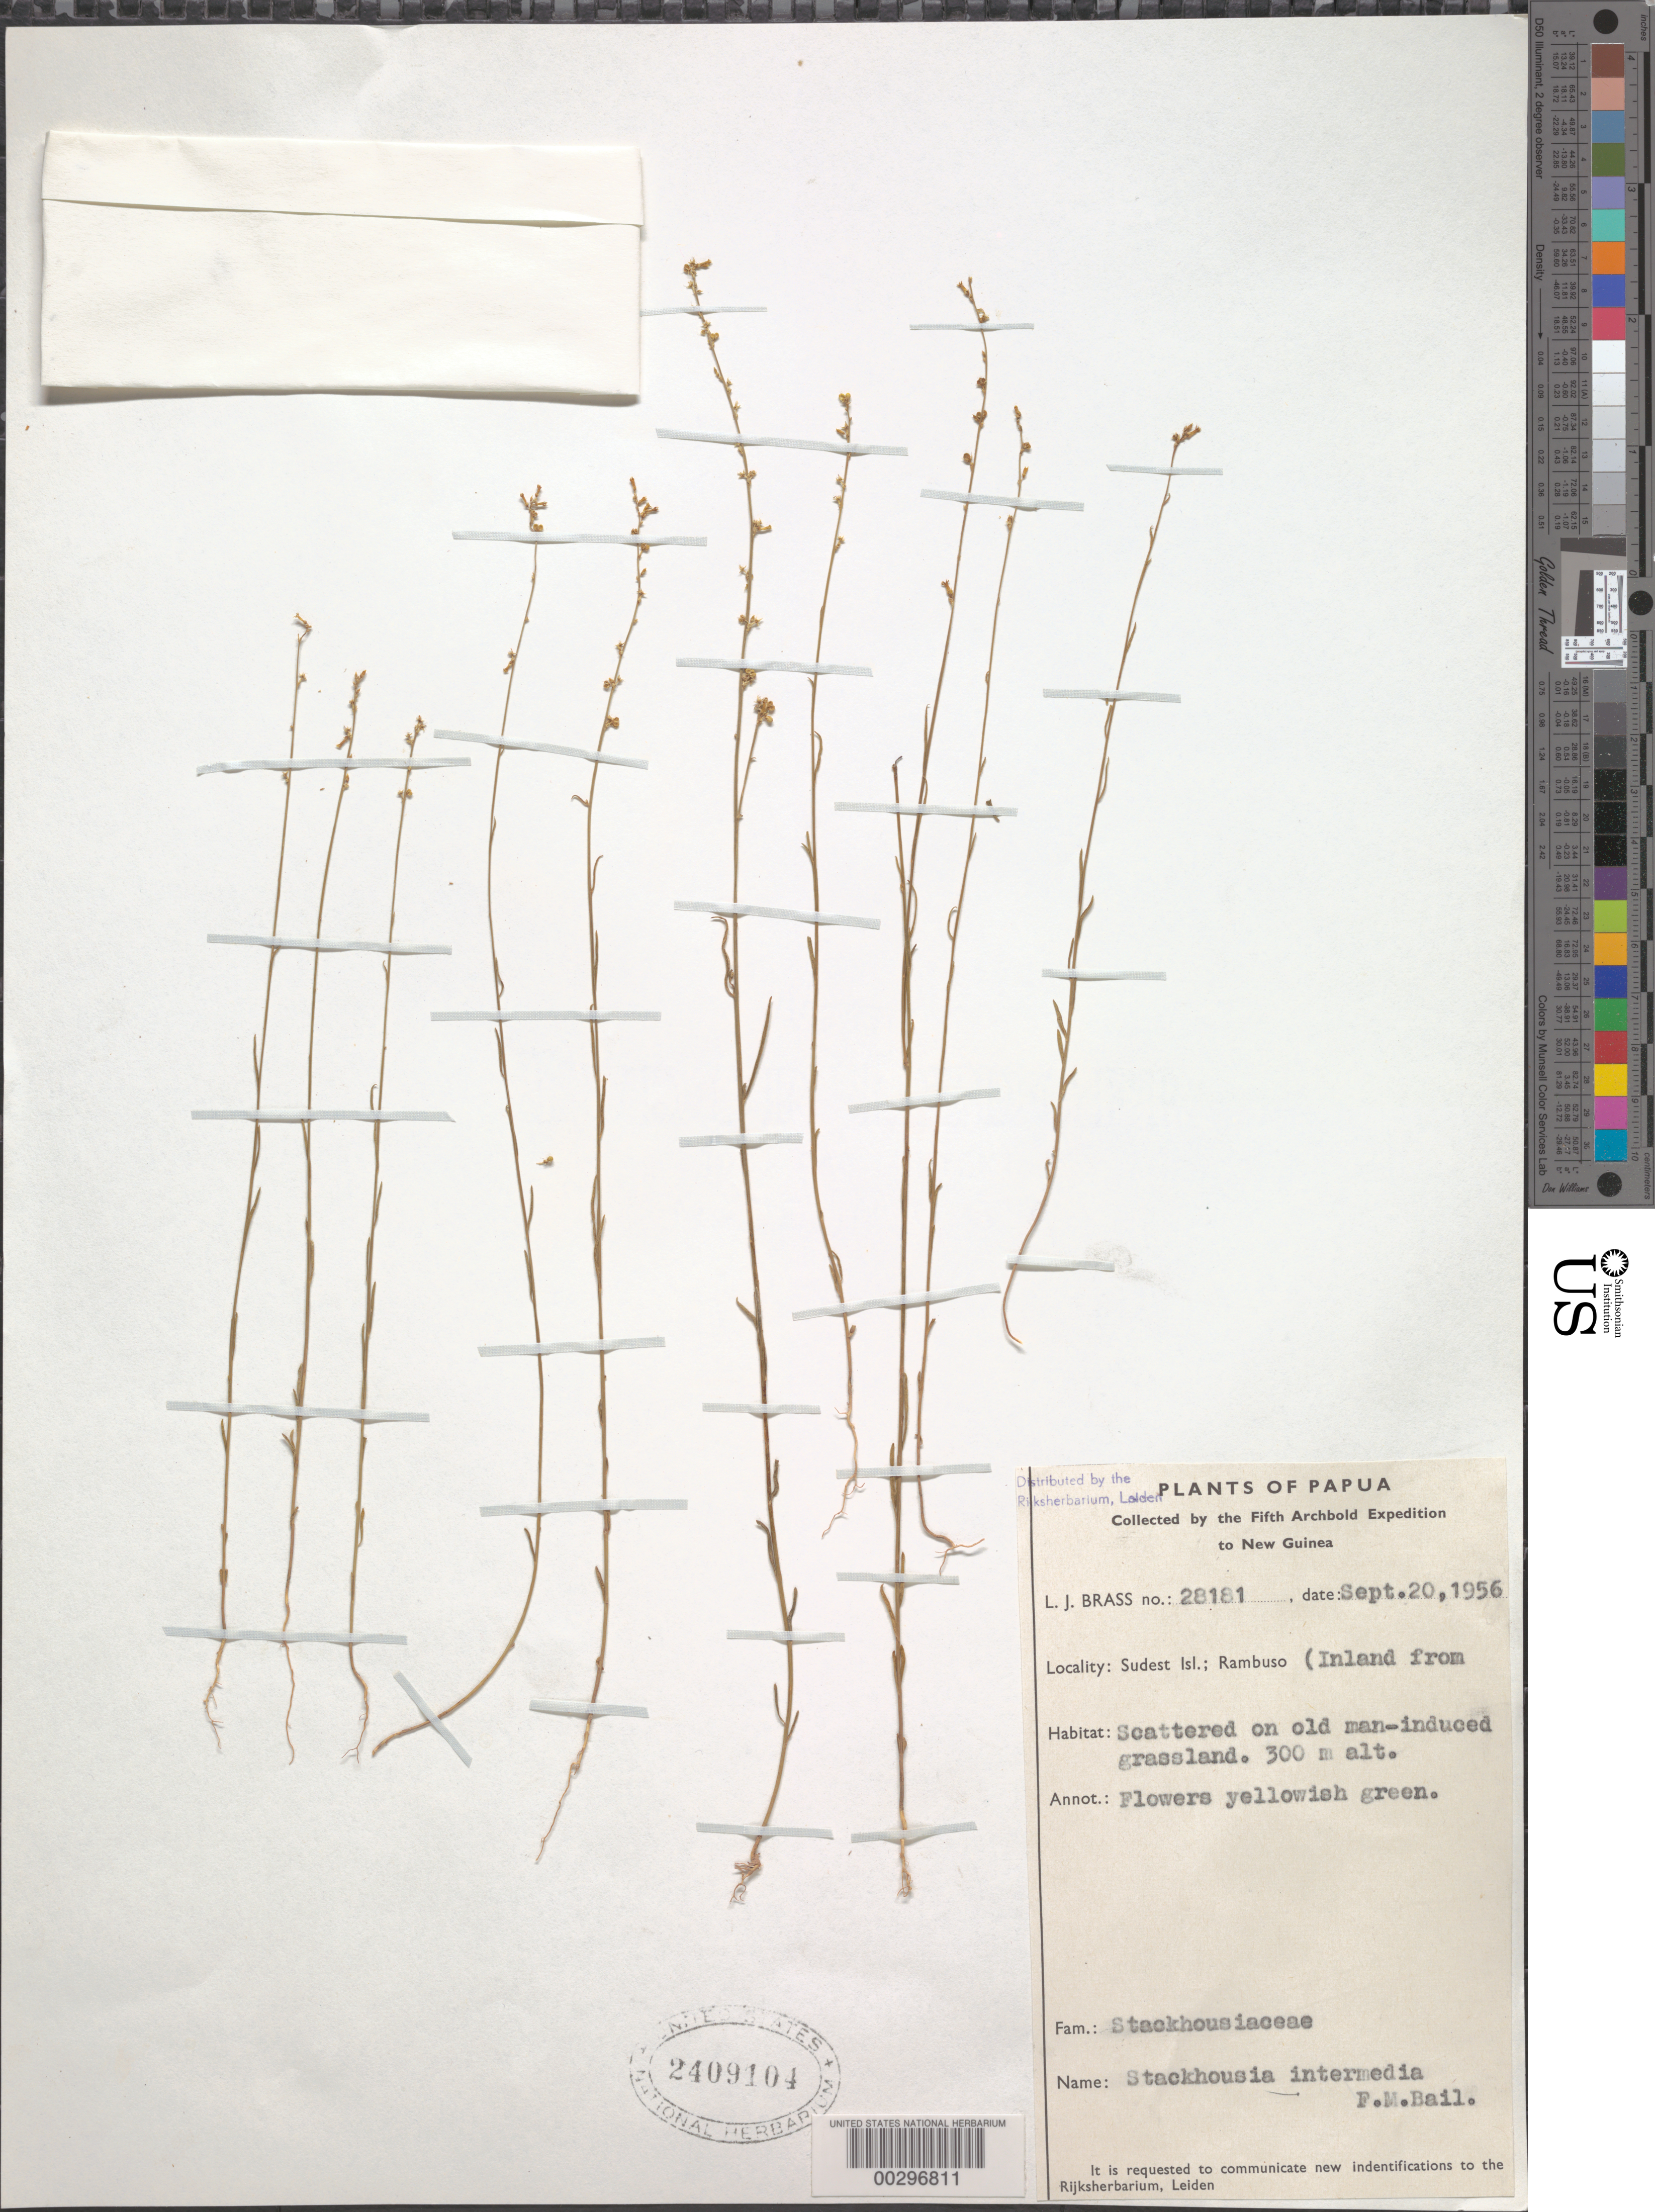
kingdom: Plantae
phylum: Tracheophyta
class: Magnoliopsida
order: Celastrales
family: Celastraceae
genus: Stackhousia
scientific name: Stackhousia intermedia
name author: F.M. Bailey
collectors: L. J. Brass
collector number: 28181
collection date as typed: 20 Sep 1956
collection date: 1956-09-20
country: Papua New Guinea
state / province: Milne Bay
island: Sudest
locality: Inland from rambuso. [sud-est island = tagula island.] [Louisiade Arch.]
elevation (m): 300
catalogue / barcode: US 2409104